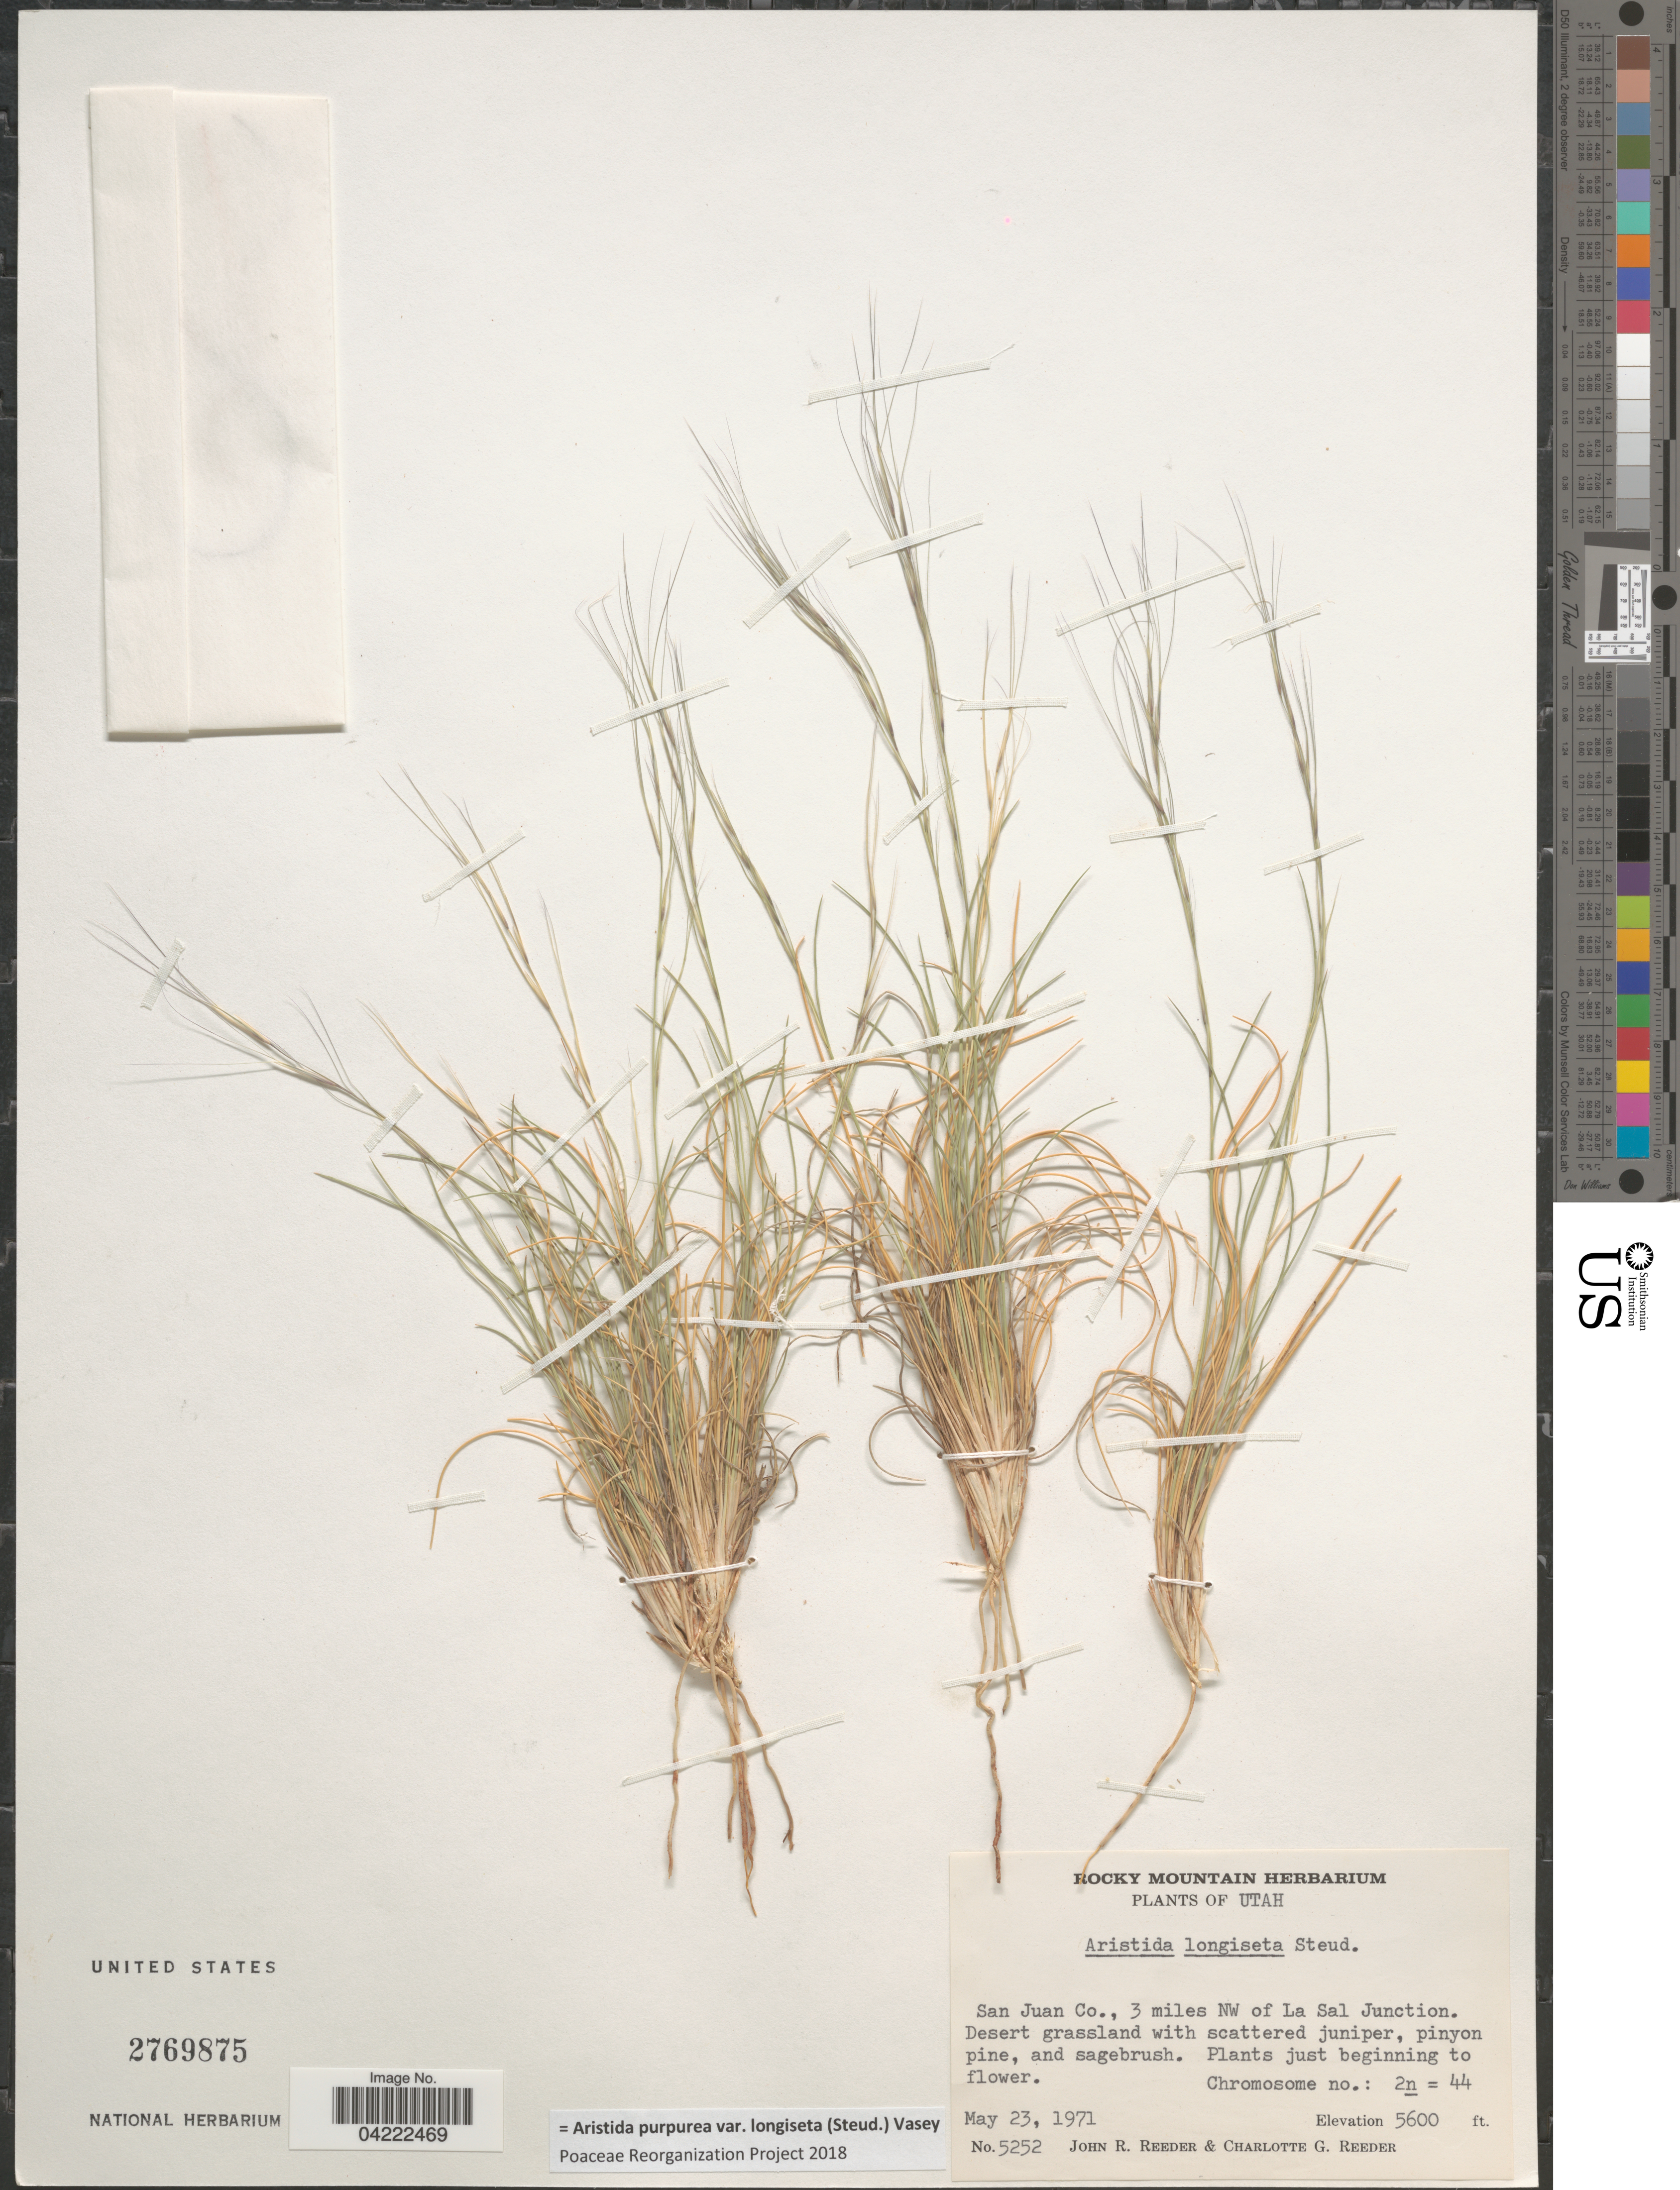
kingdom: Plantae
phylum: Tracheophyta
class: Liliopsida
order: Poales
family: Poaceae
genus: Aristida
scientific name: Aristida purpurea var. longiseta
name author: (Steud.) Vasey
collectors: J. R. Reeder & C. G. Reeder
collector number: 5252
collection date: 1971-05-23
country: United States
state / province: Utah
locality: San Juan Co., 3 miles NW of La Sal Junction. Desert grassland.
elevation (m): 1707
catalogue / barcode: US 2769875